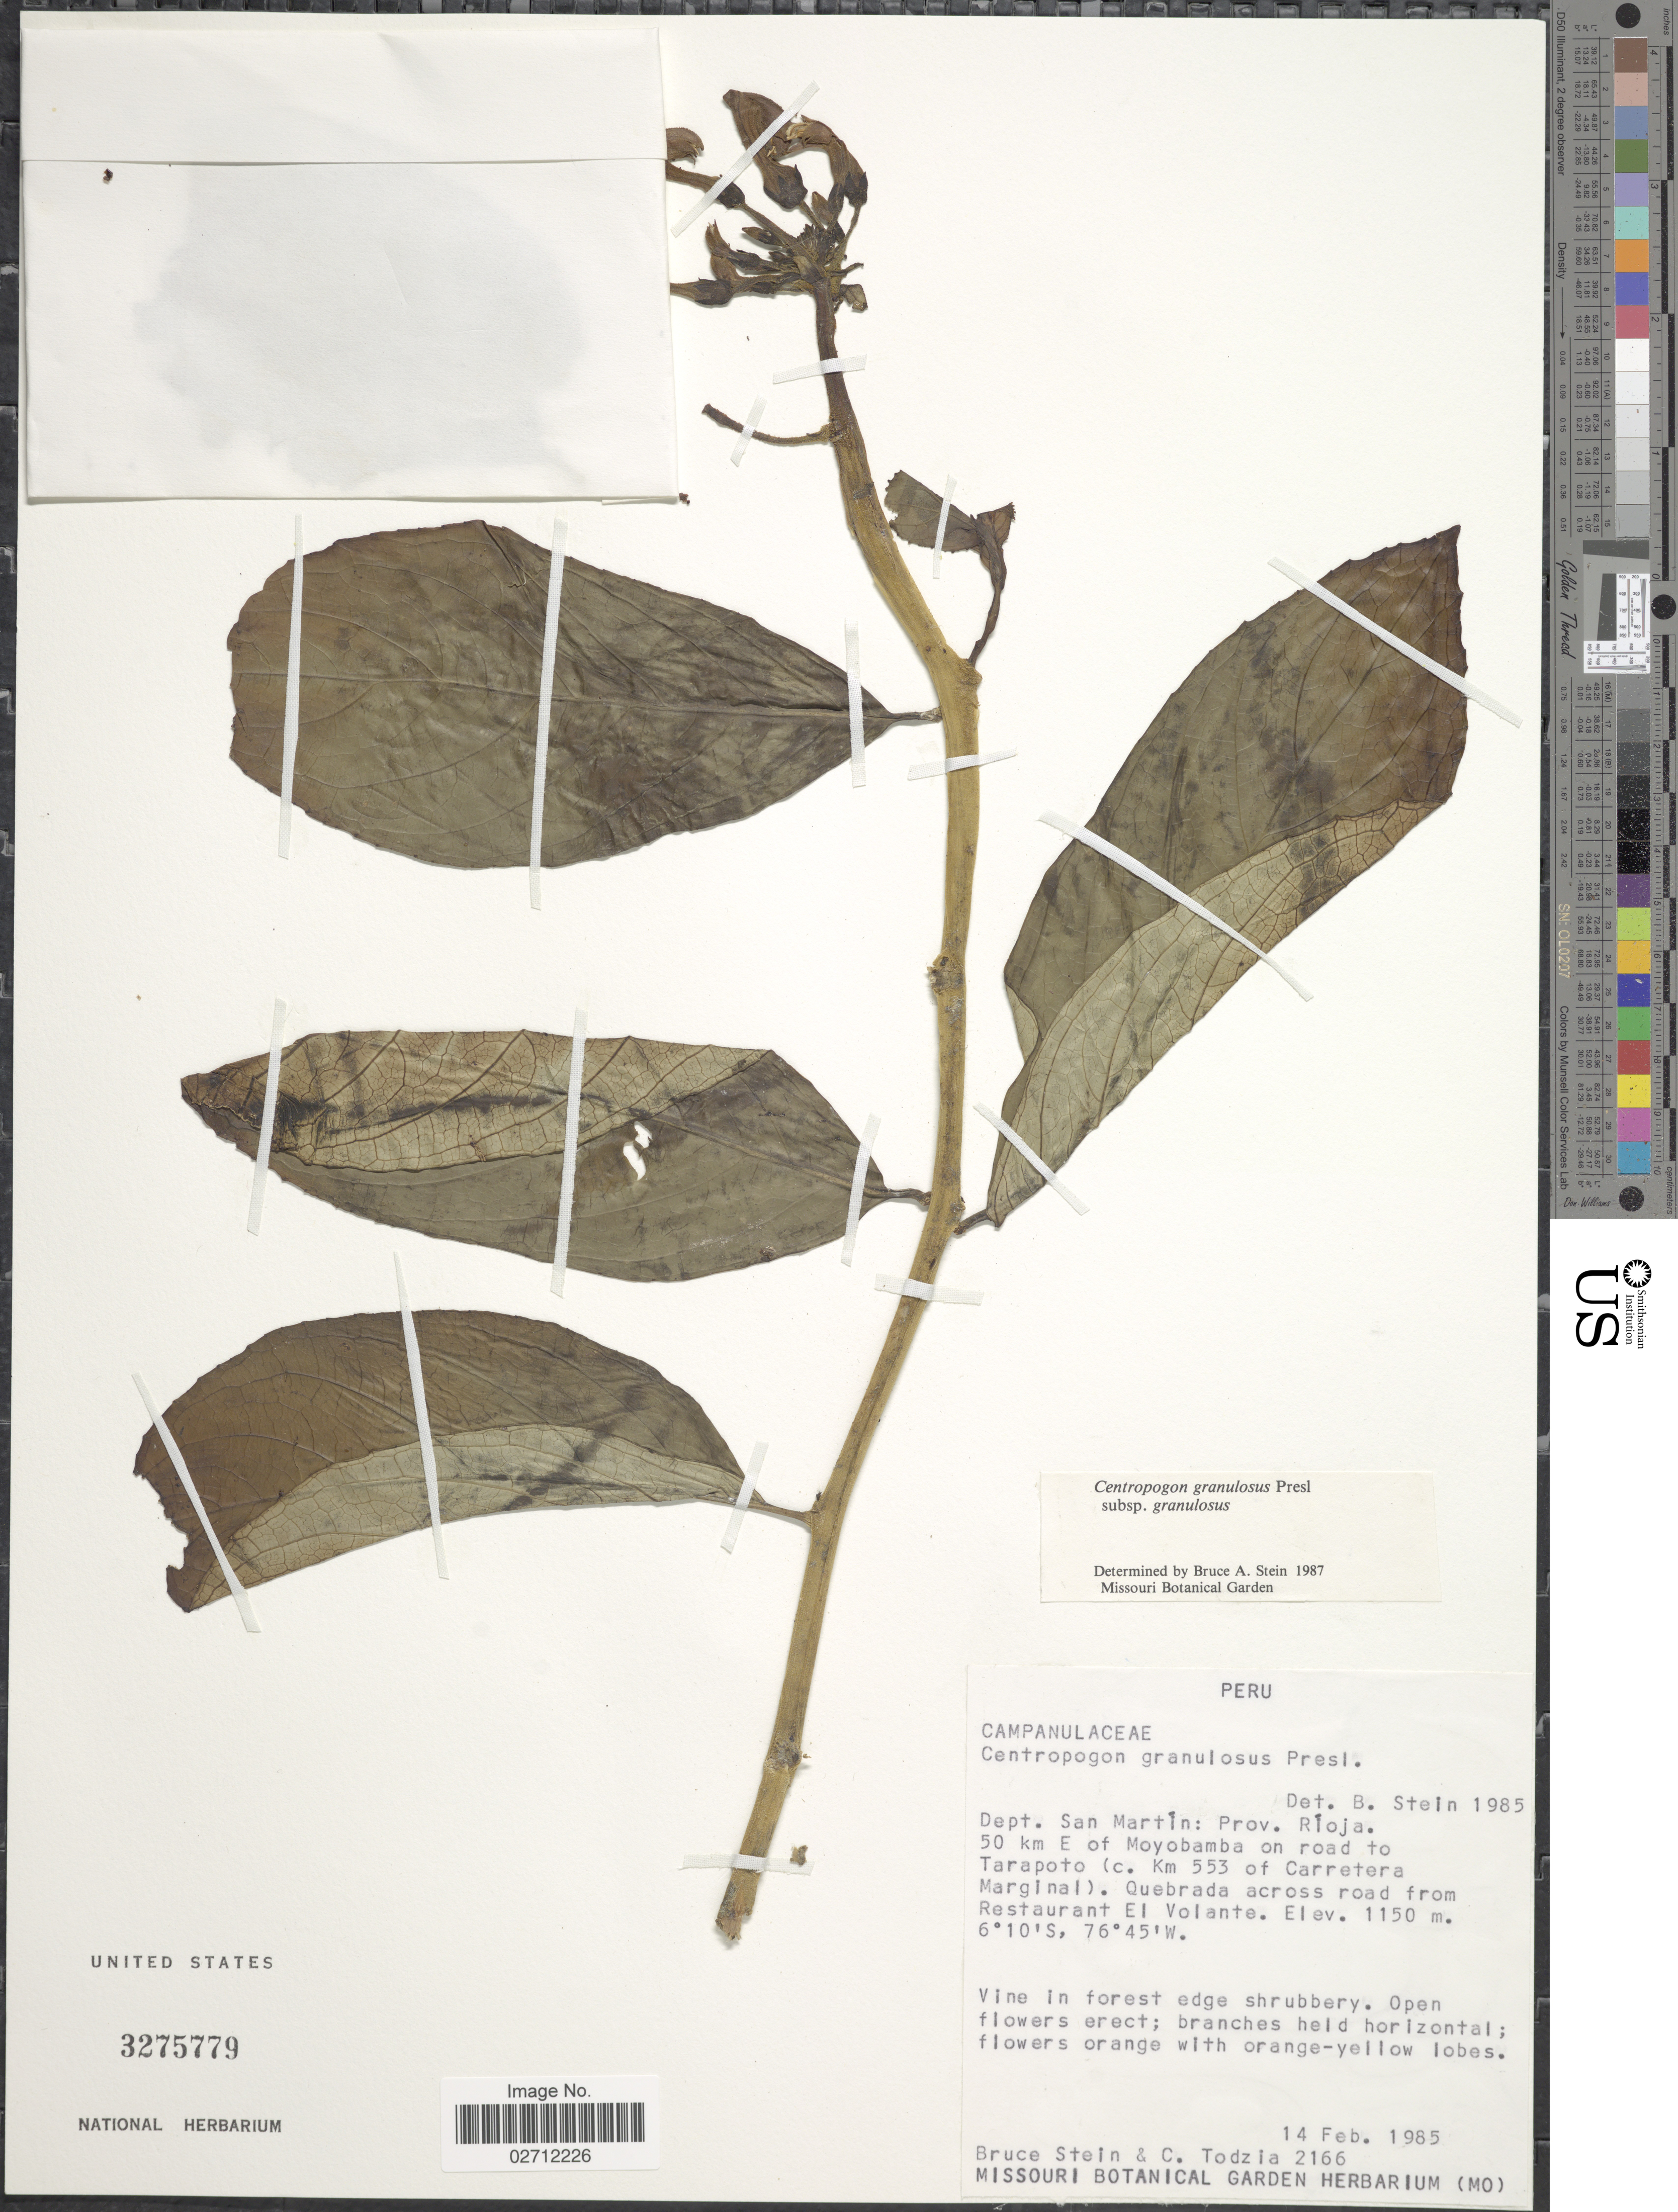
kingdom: Plantae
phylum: Tracheophyta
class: Magnoliopsida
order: Asterales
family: Campanulaceae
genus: Centropogon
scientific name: Centropogon granulosus subsp. granulosus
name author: C. Presl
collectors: B. A. Stein & C. A. Todzia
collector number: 2166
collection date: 1985-02-14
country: Peru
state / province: San Martín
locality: Prov. Rioja, 50 km E of Moyobamba on road to Tarapoto (c. Km 553 of Carretera Marginal), Quebrada across road from Restaurant El Volante.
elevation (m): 1150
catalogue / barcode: US 3275779